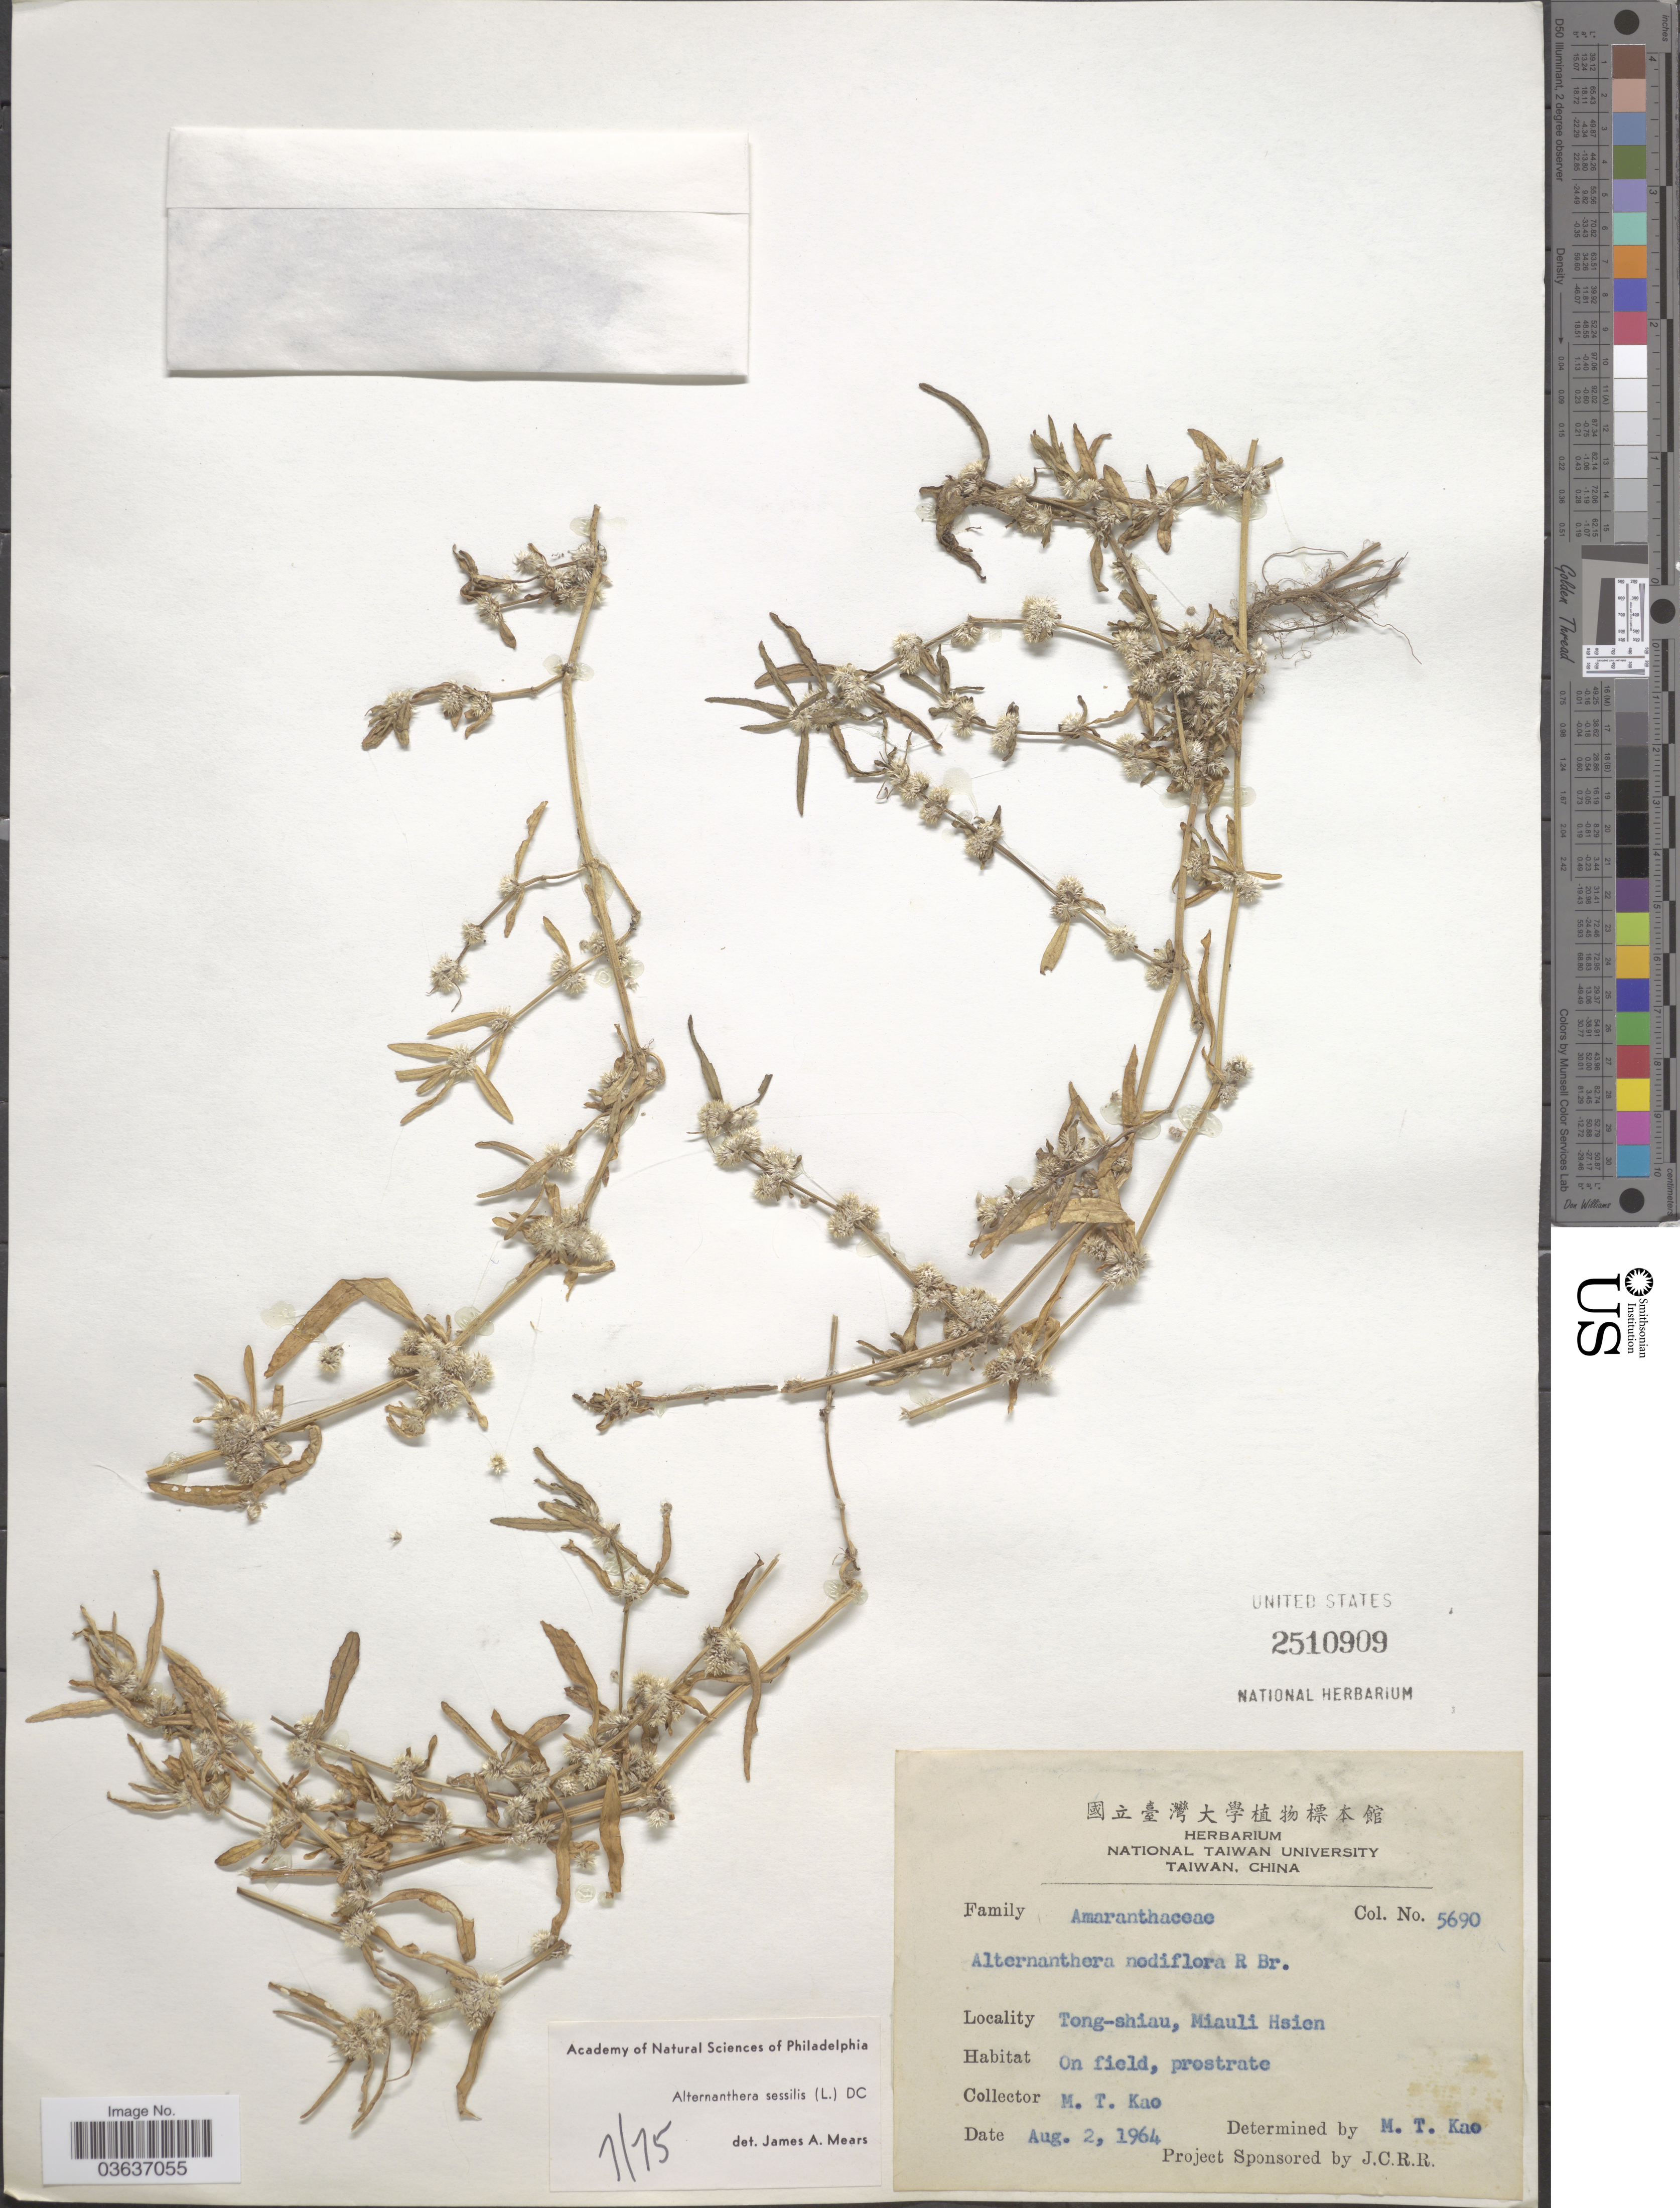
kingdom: Plantae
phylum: Tracheophyta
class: Magnoliopsida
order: Caryophyllales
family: Amaranthaceae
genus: Alternanthera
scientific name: Alternanthera sessilis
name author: (L.) DC.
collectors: M. T. Kao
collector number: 5690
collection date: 1964-08-02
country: China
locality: Tong-shiau, Miauli Hsien.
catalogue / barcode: US 2510909